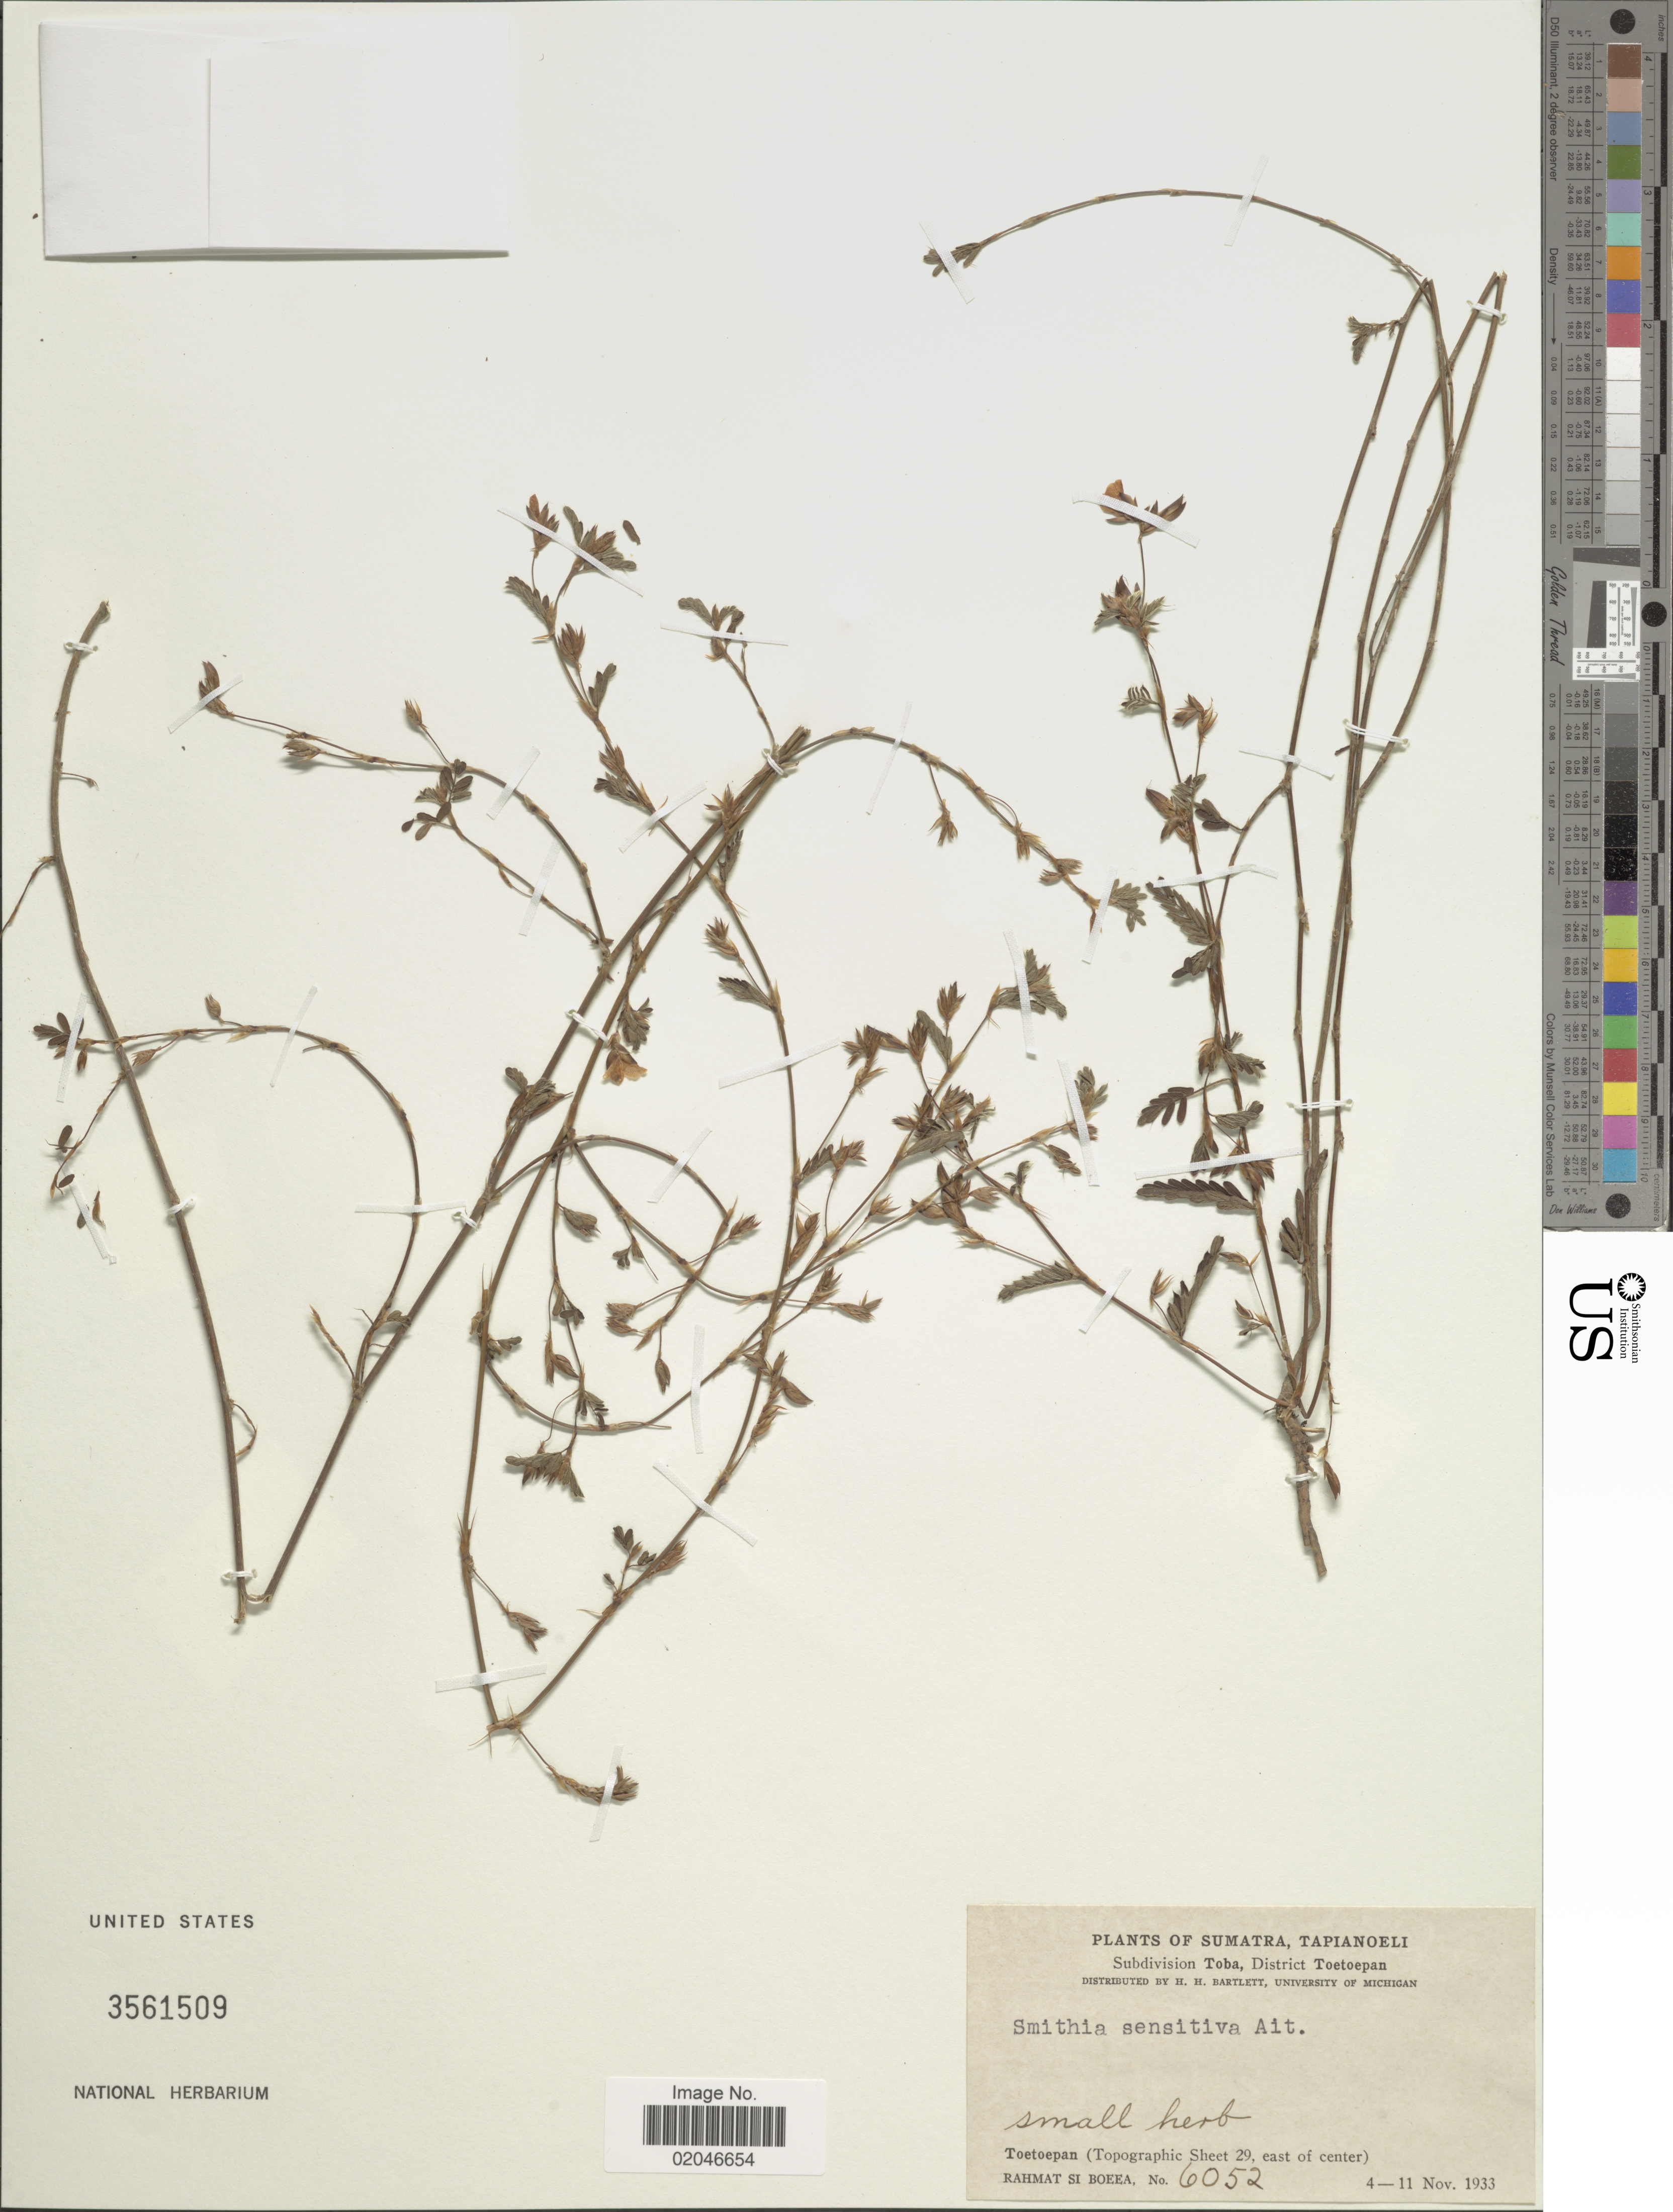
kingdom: Plantae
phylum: Tracheophyta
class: Magnoliopsida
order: Fabales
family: Fabaceae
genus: Smithia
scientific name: Smithia sensitiva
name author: Aiton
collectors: Rahmat Si Boeea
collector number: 6052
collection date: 1933-11-04/1933-11-11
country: Indonesia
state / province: Sumatra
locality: Tapianoeli, Subdivision Toba, District Toetoepan, Toetoepan (Topographic Sheet 29, east of center)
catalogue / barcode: US 3561509